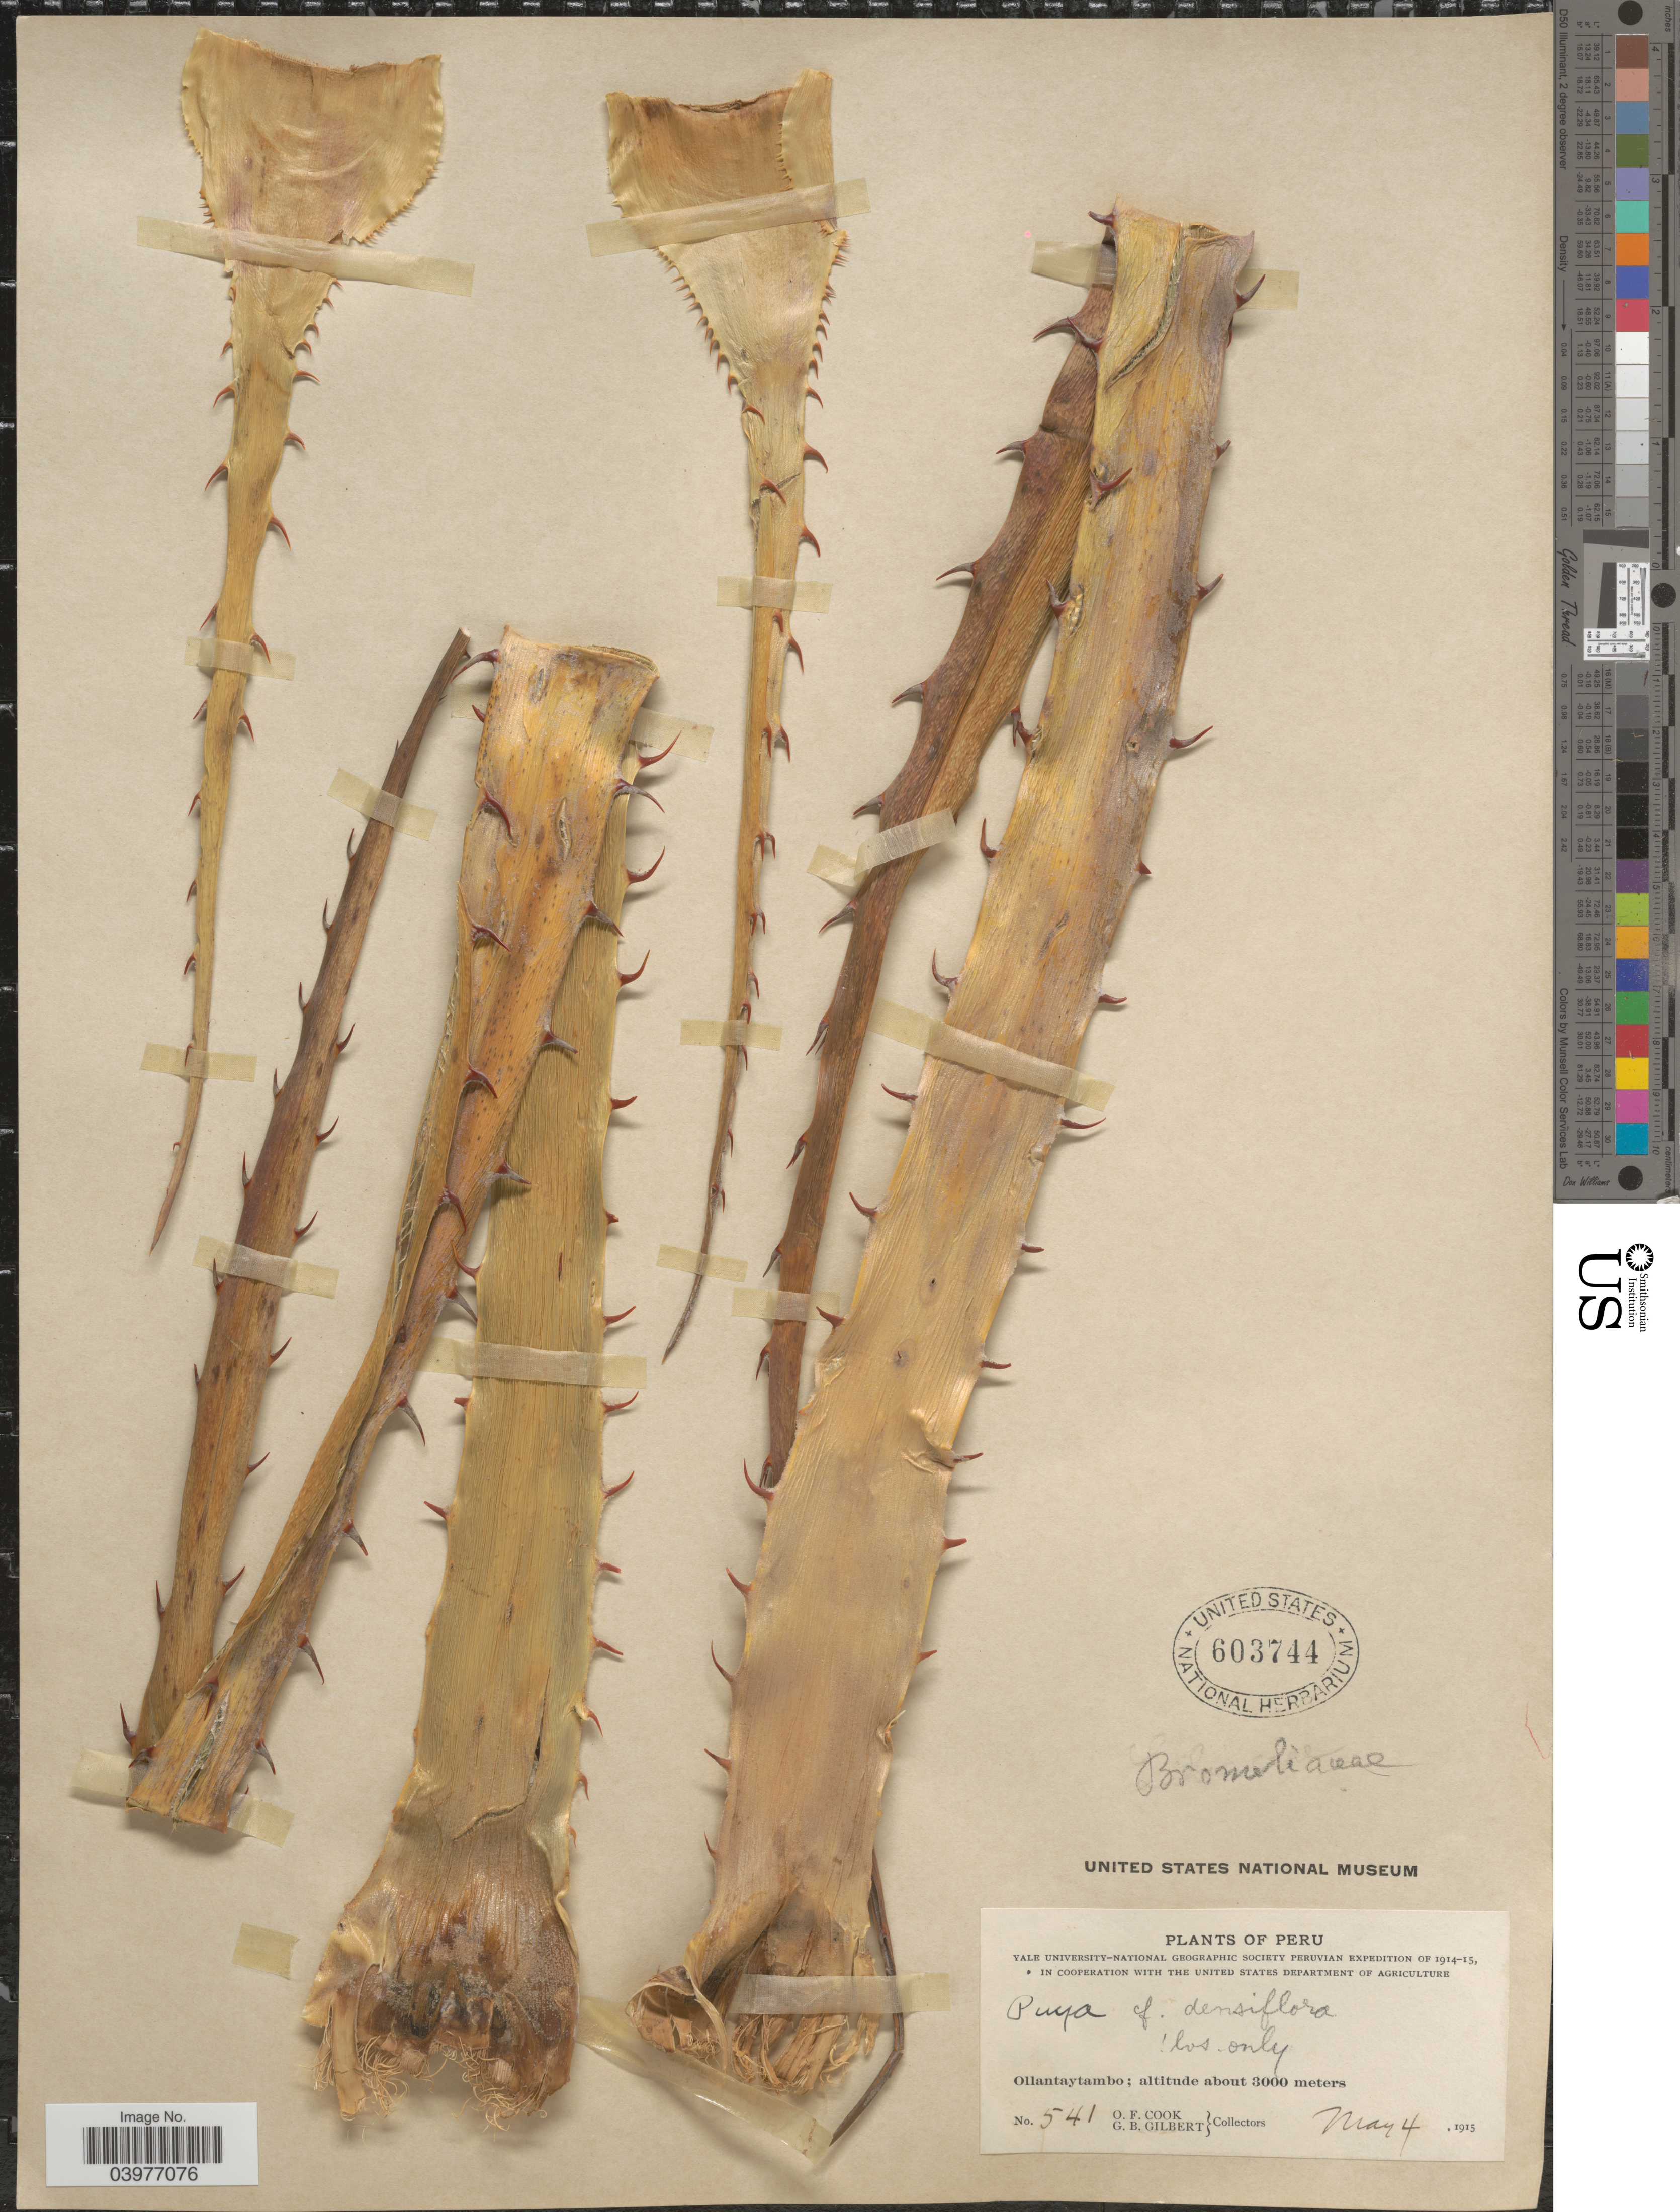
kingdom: Plantae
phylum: Tracheophyta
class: Liliopsida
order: Poales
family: Bromeliaceae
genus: Puya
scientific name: Puya densiflora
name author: Harms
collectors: O. F. Cook & G. B. Gilbert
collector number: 541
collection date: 1915-05-04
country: Peru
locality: Ollantaytambo.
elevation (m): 3000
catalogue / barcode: US 603744